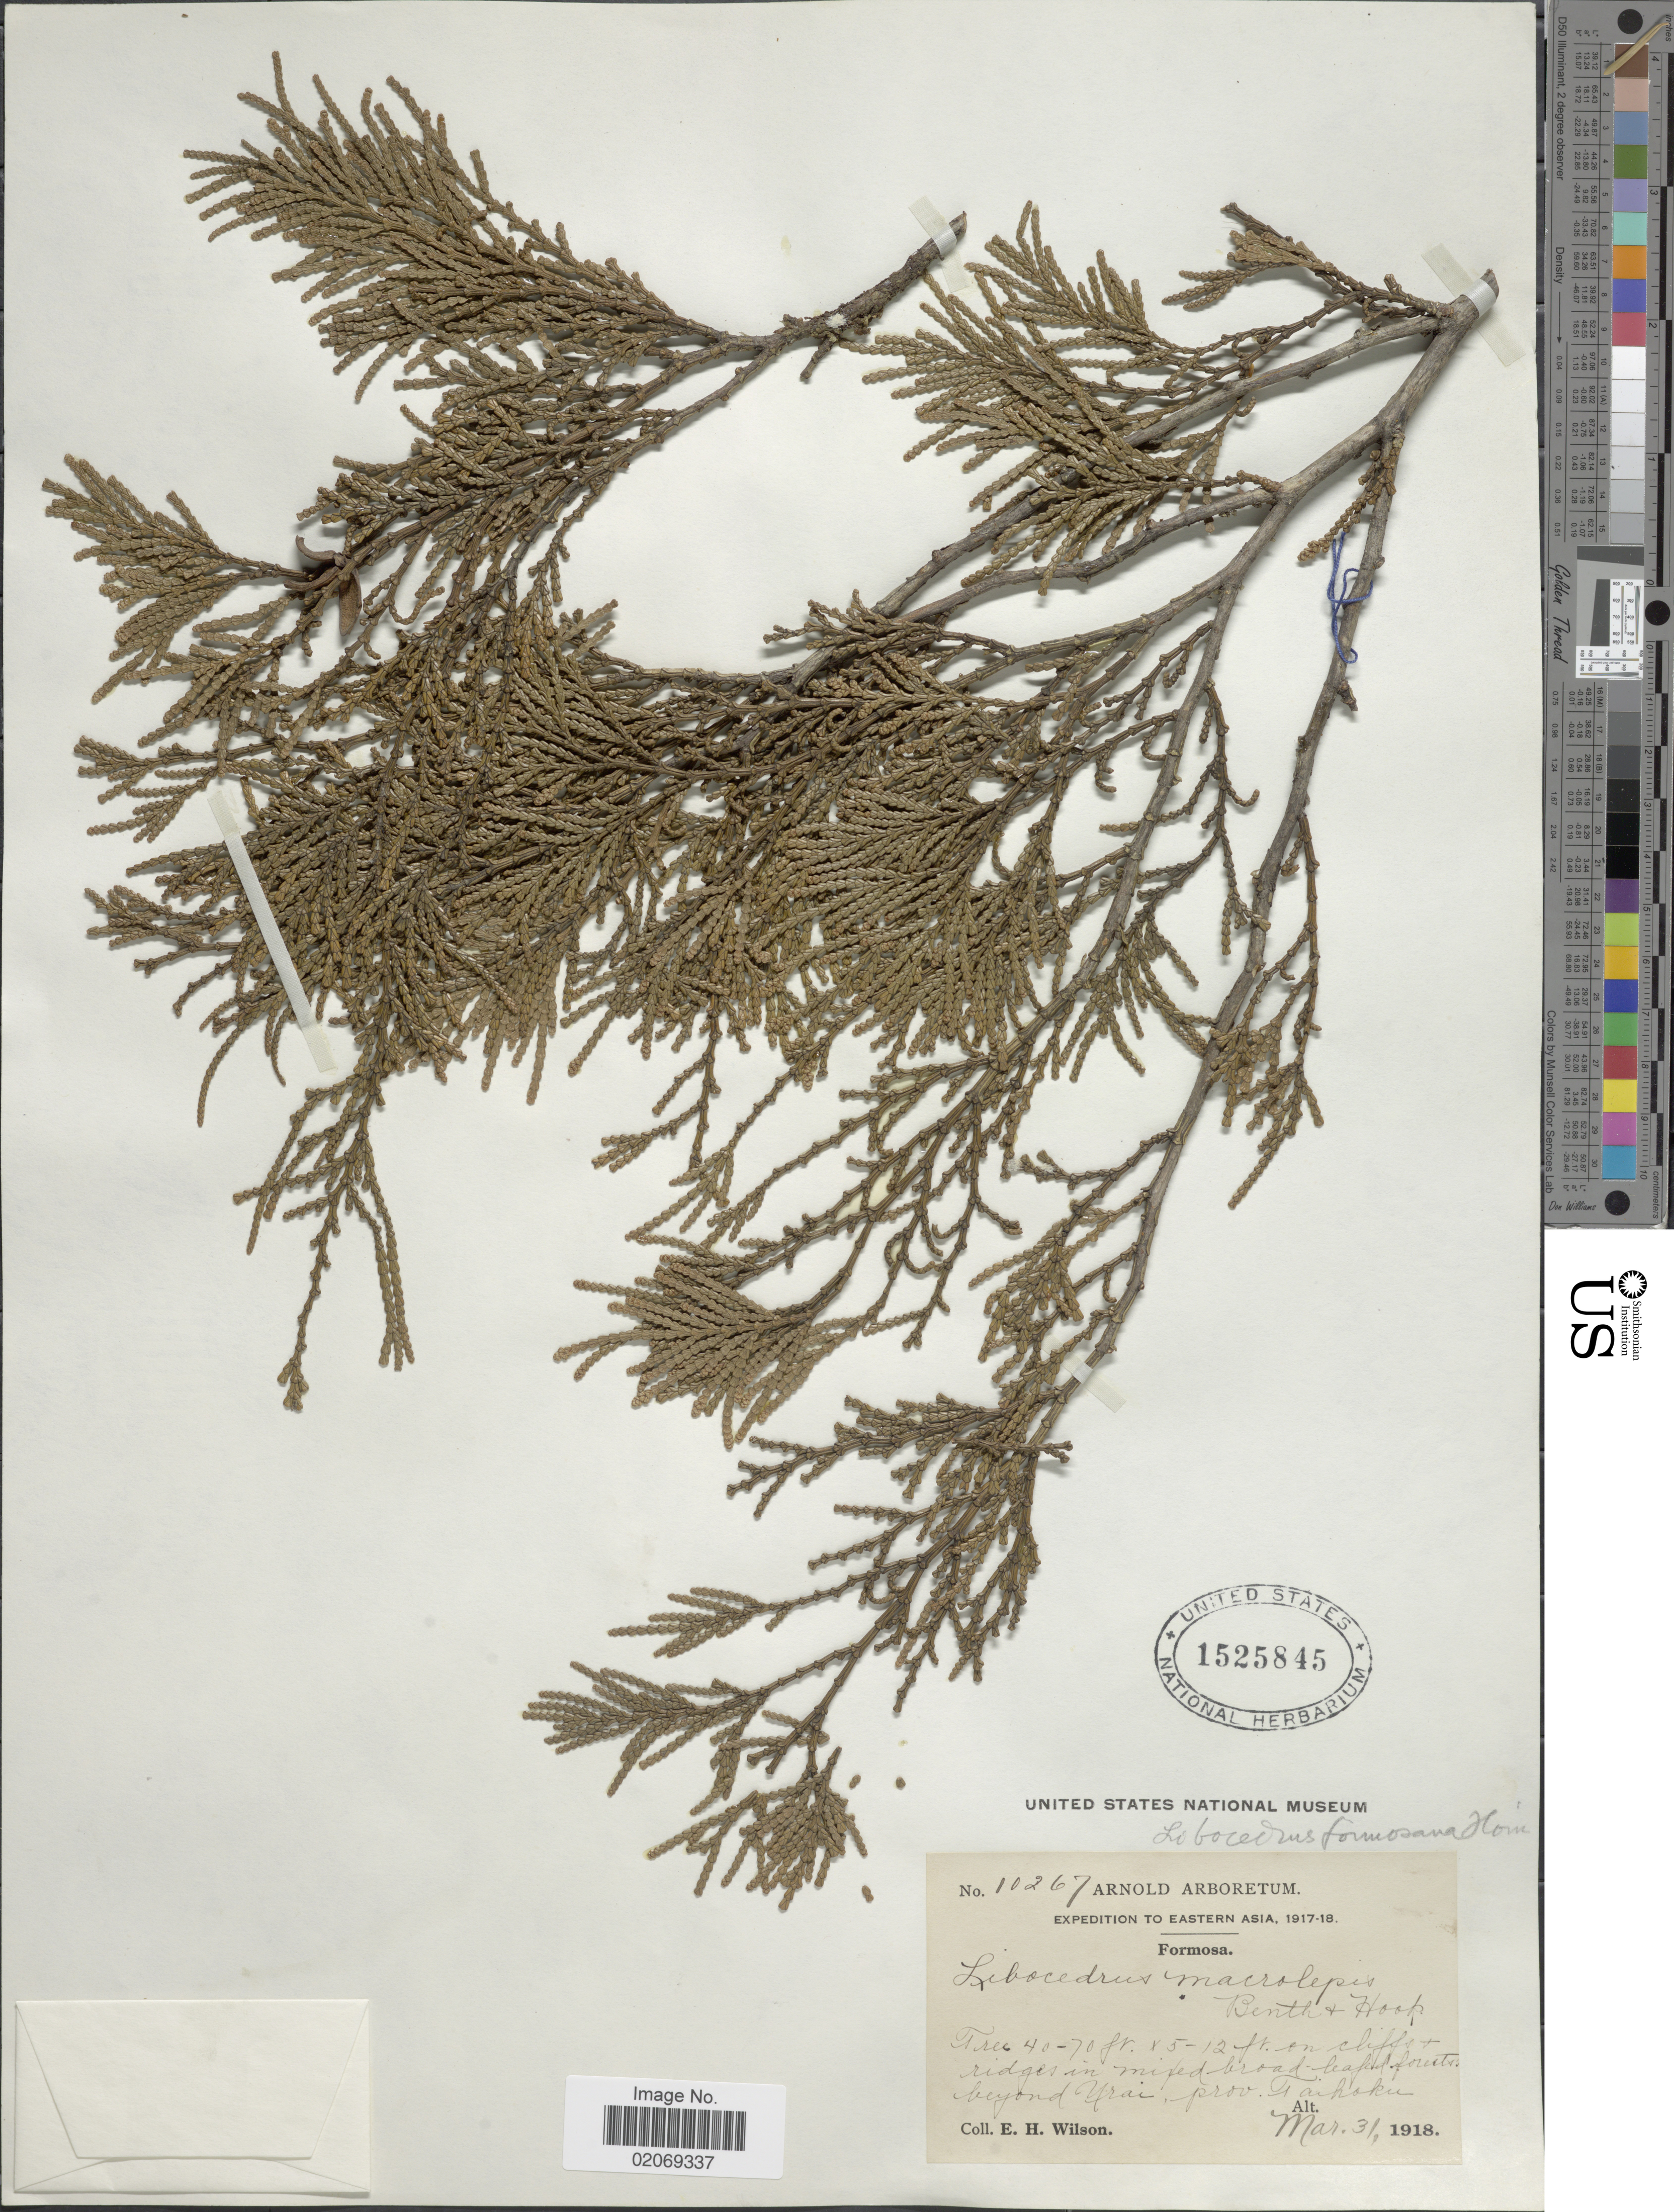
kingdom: Plantae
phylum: Tracheophyta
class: Pinopsida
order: Pinales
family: Cupressaceae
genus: Libocedrus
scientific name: Libocedrus formosana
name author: Florin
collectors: E. Wilson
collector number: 10267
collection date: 1918-03-31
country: Taiwan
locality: Eastern Asia, Formosa, on cliffs + ridges in mixed broad leafed forets, beyond Yrai Prov. Taihoku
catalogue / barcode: US 1525845